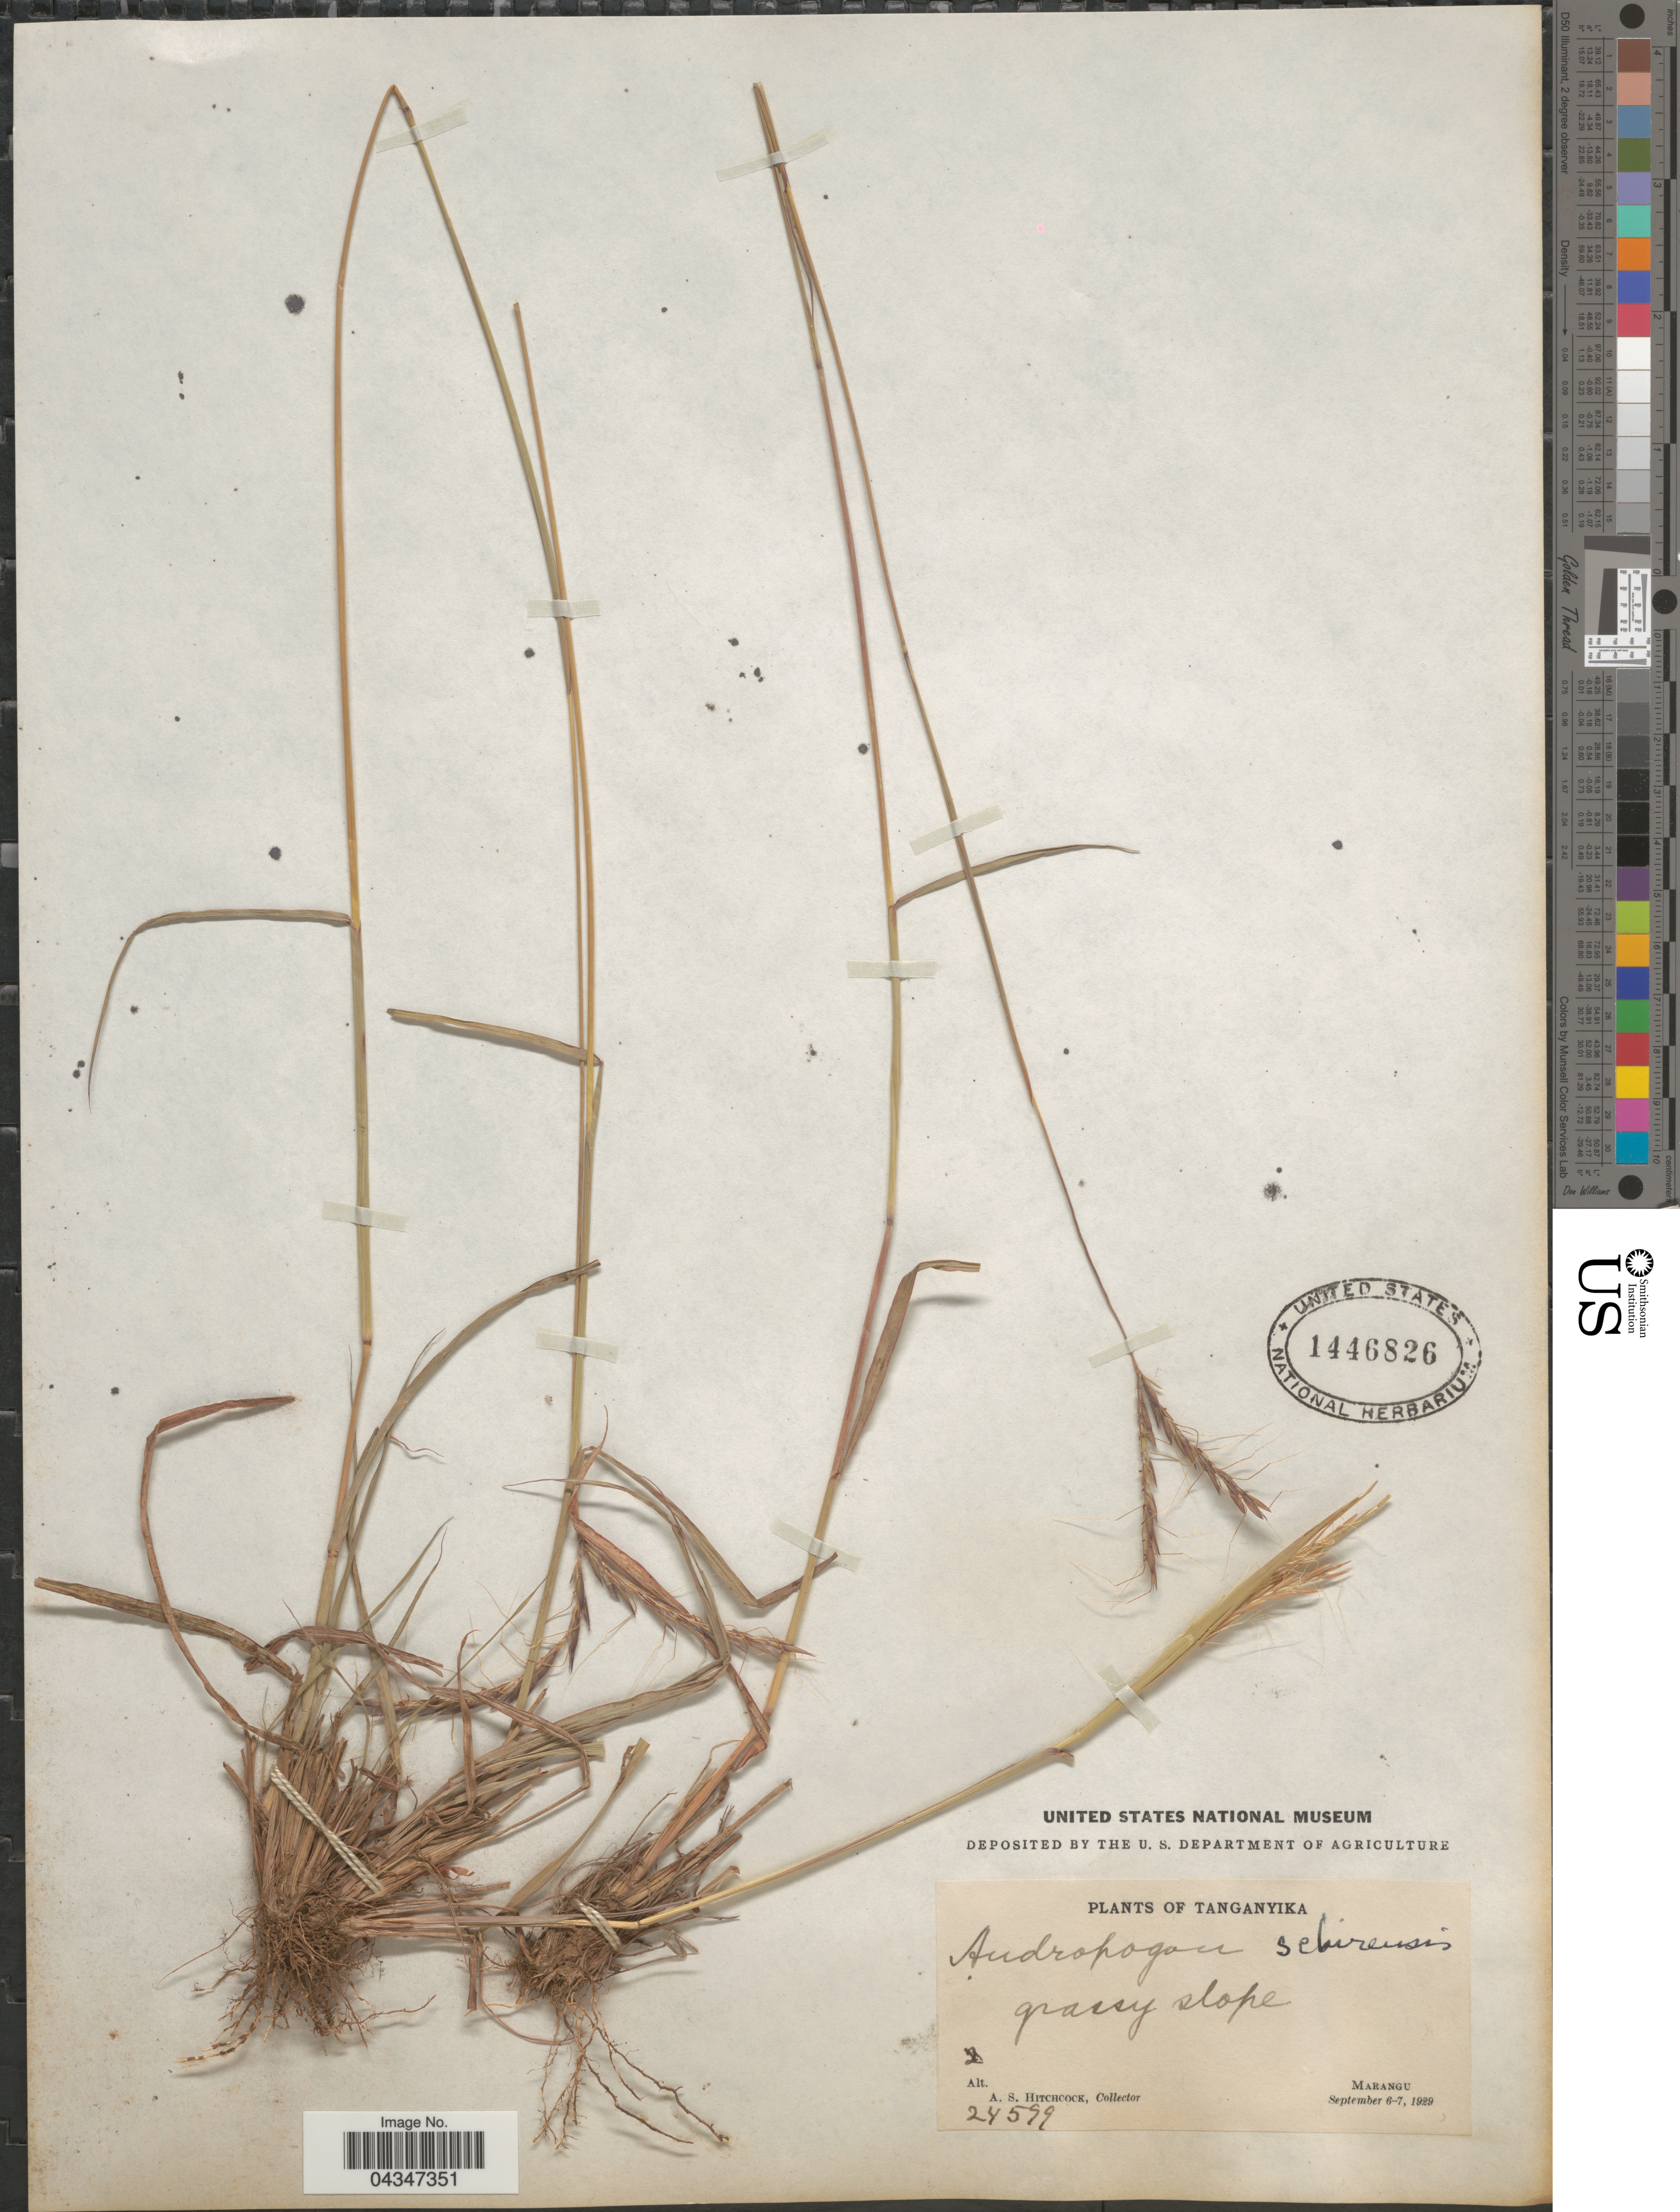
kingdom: Plantae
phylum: Tracheophyta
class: Liliopsida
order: Poales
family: Poaceae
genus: Andropogon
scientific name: Andropogon schirensis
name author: Hochst. ex A. Rich.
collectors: A. S. Hitchcock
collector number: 24599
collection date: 1929-09-06/1929-09-07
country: Tanzania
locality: Marangu.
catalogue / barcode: US 1446826